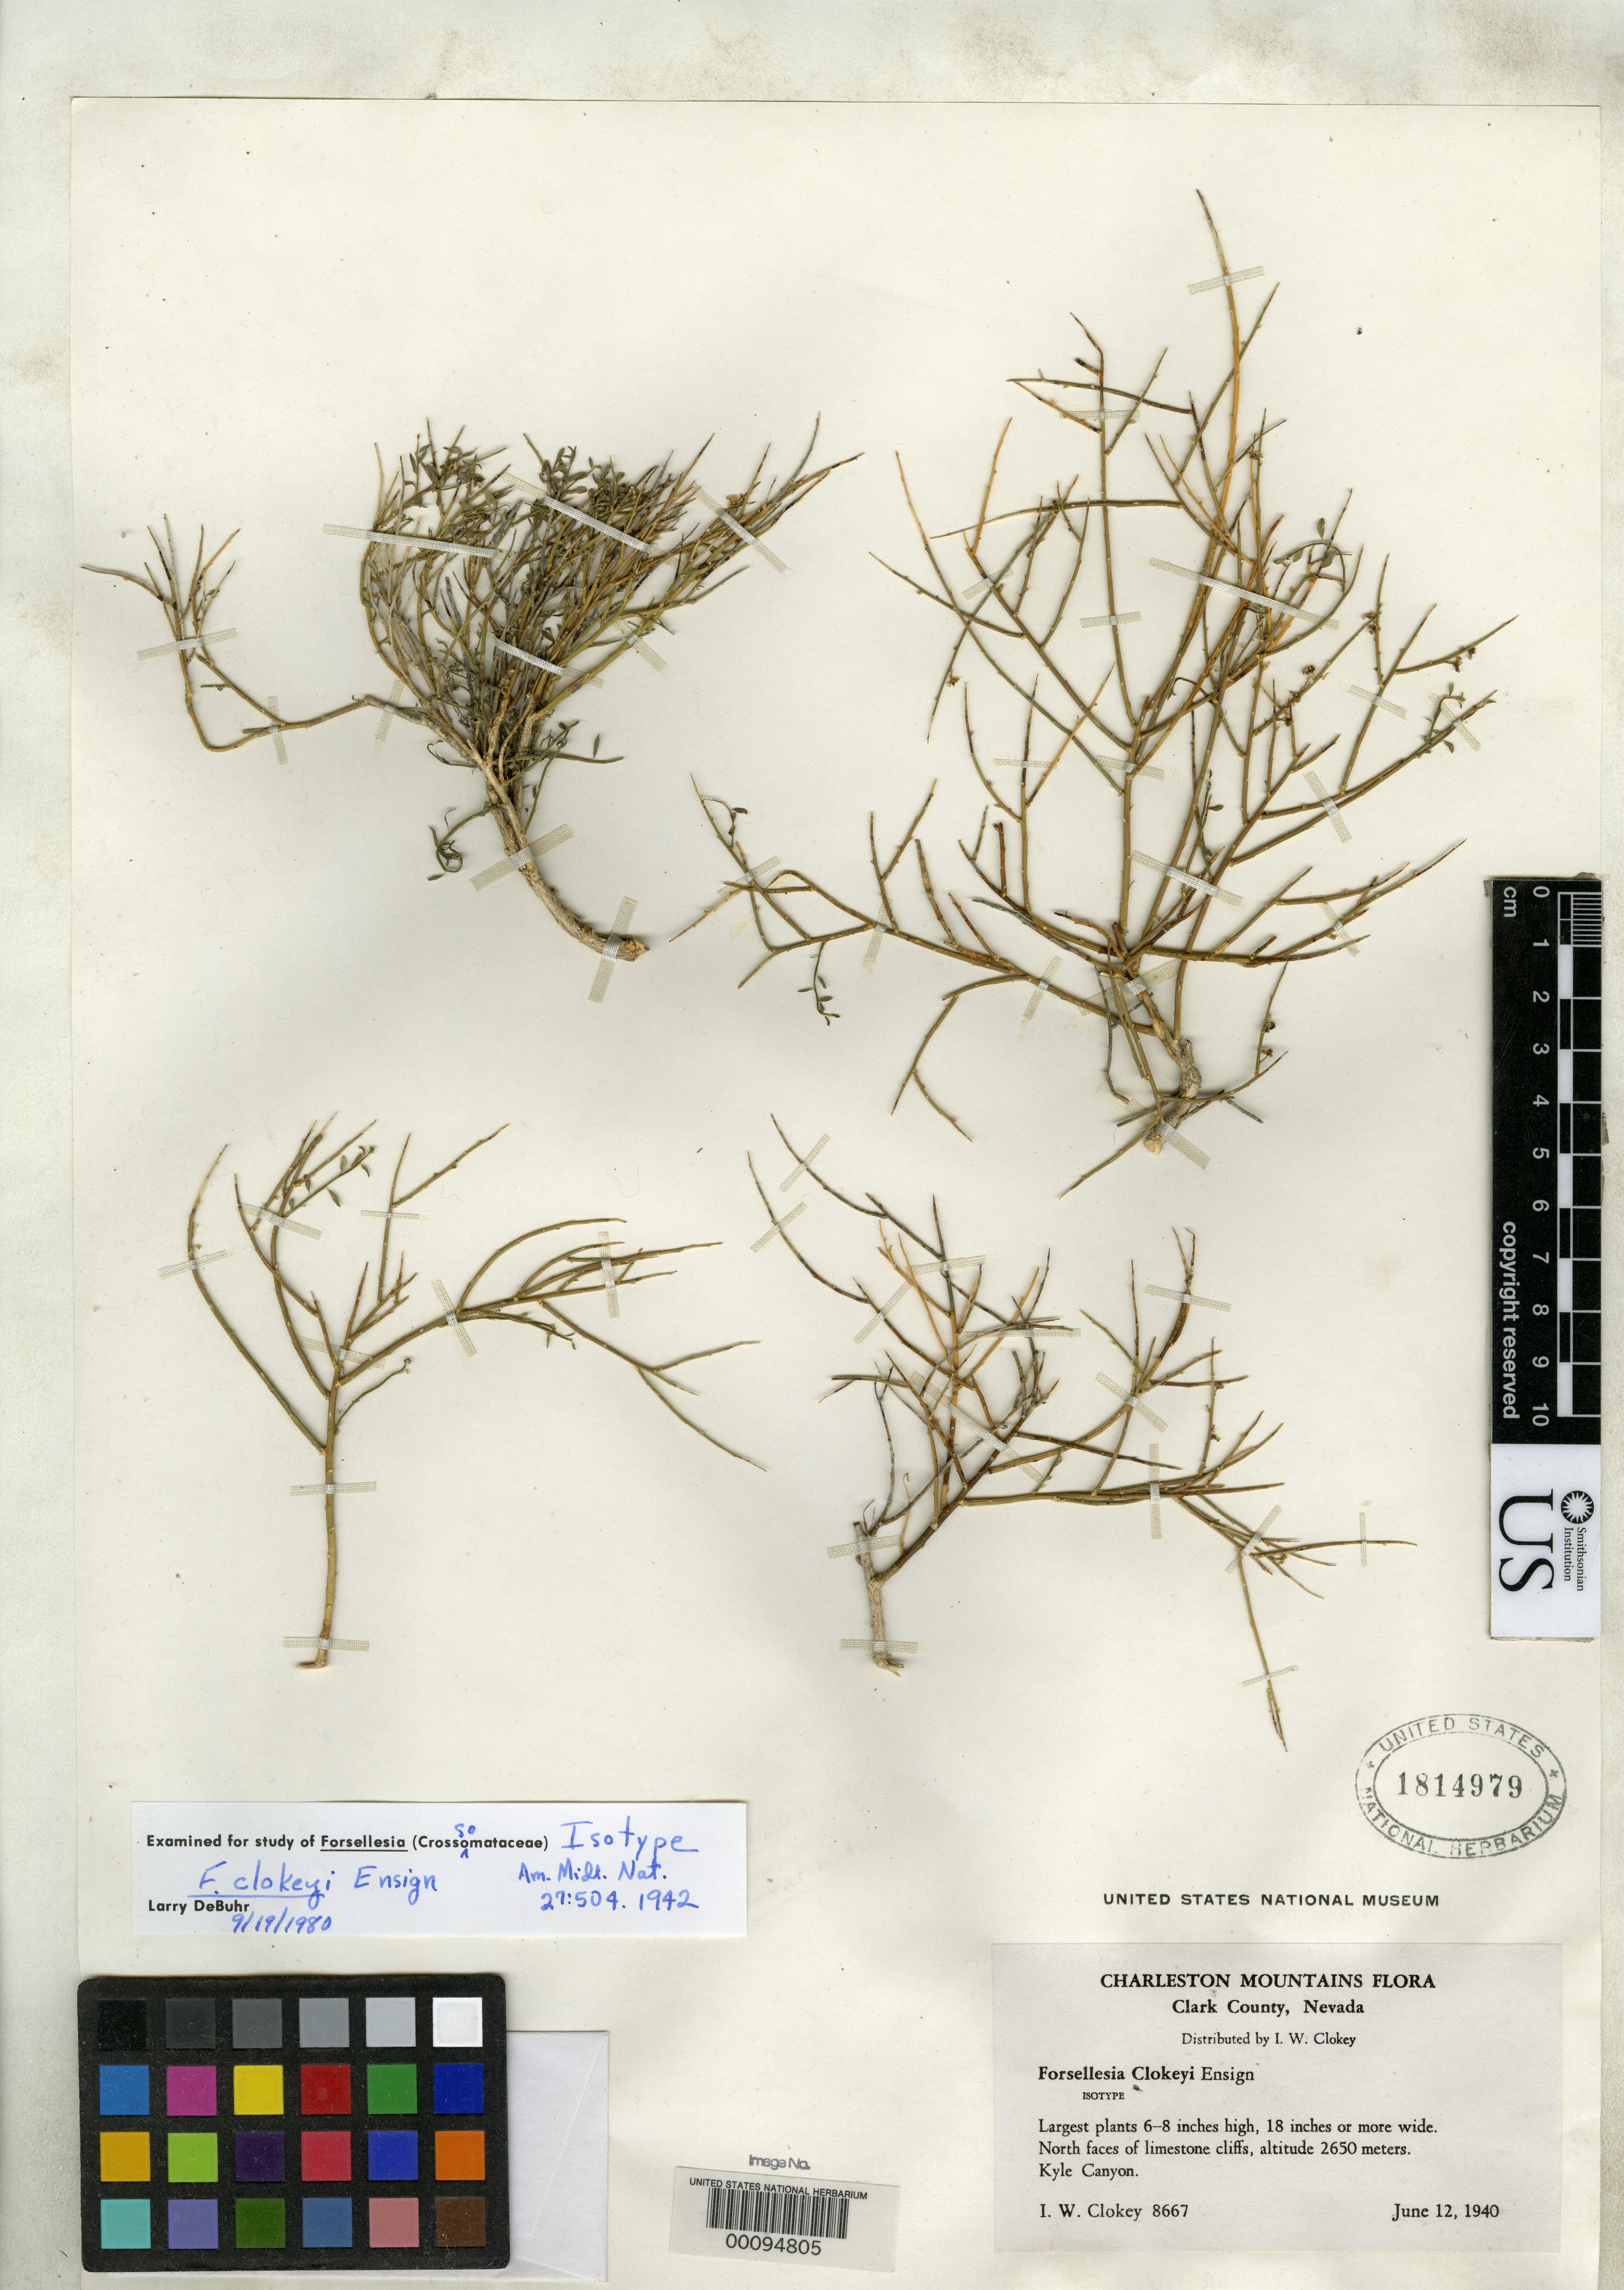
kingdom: Plantae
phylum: Tracheophyta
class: Magnoliopsida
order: Crossosomatales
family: Crossosomataceae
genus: Forsellesia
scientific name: Forsellesia clokeyi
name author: Ensign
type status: Isotype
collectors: I. W. Clokey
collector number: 8667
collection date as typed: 12 Jun 1940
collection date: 1940-06-12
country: United States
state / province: Nevada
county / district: Clark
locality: Kyle Canyon, N faces of limestone cliffs.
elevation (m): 2650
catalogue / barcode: US 1814979